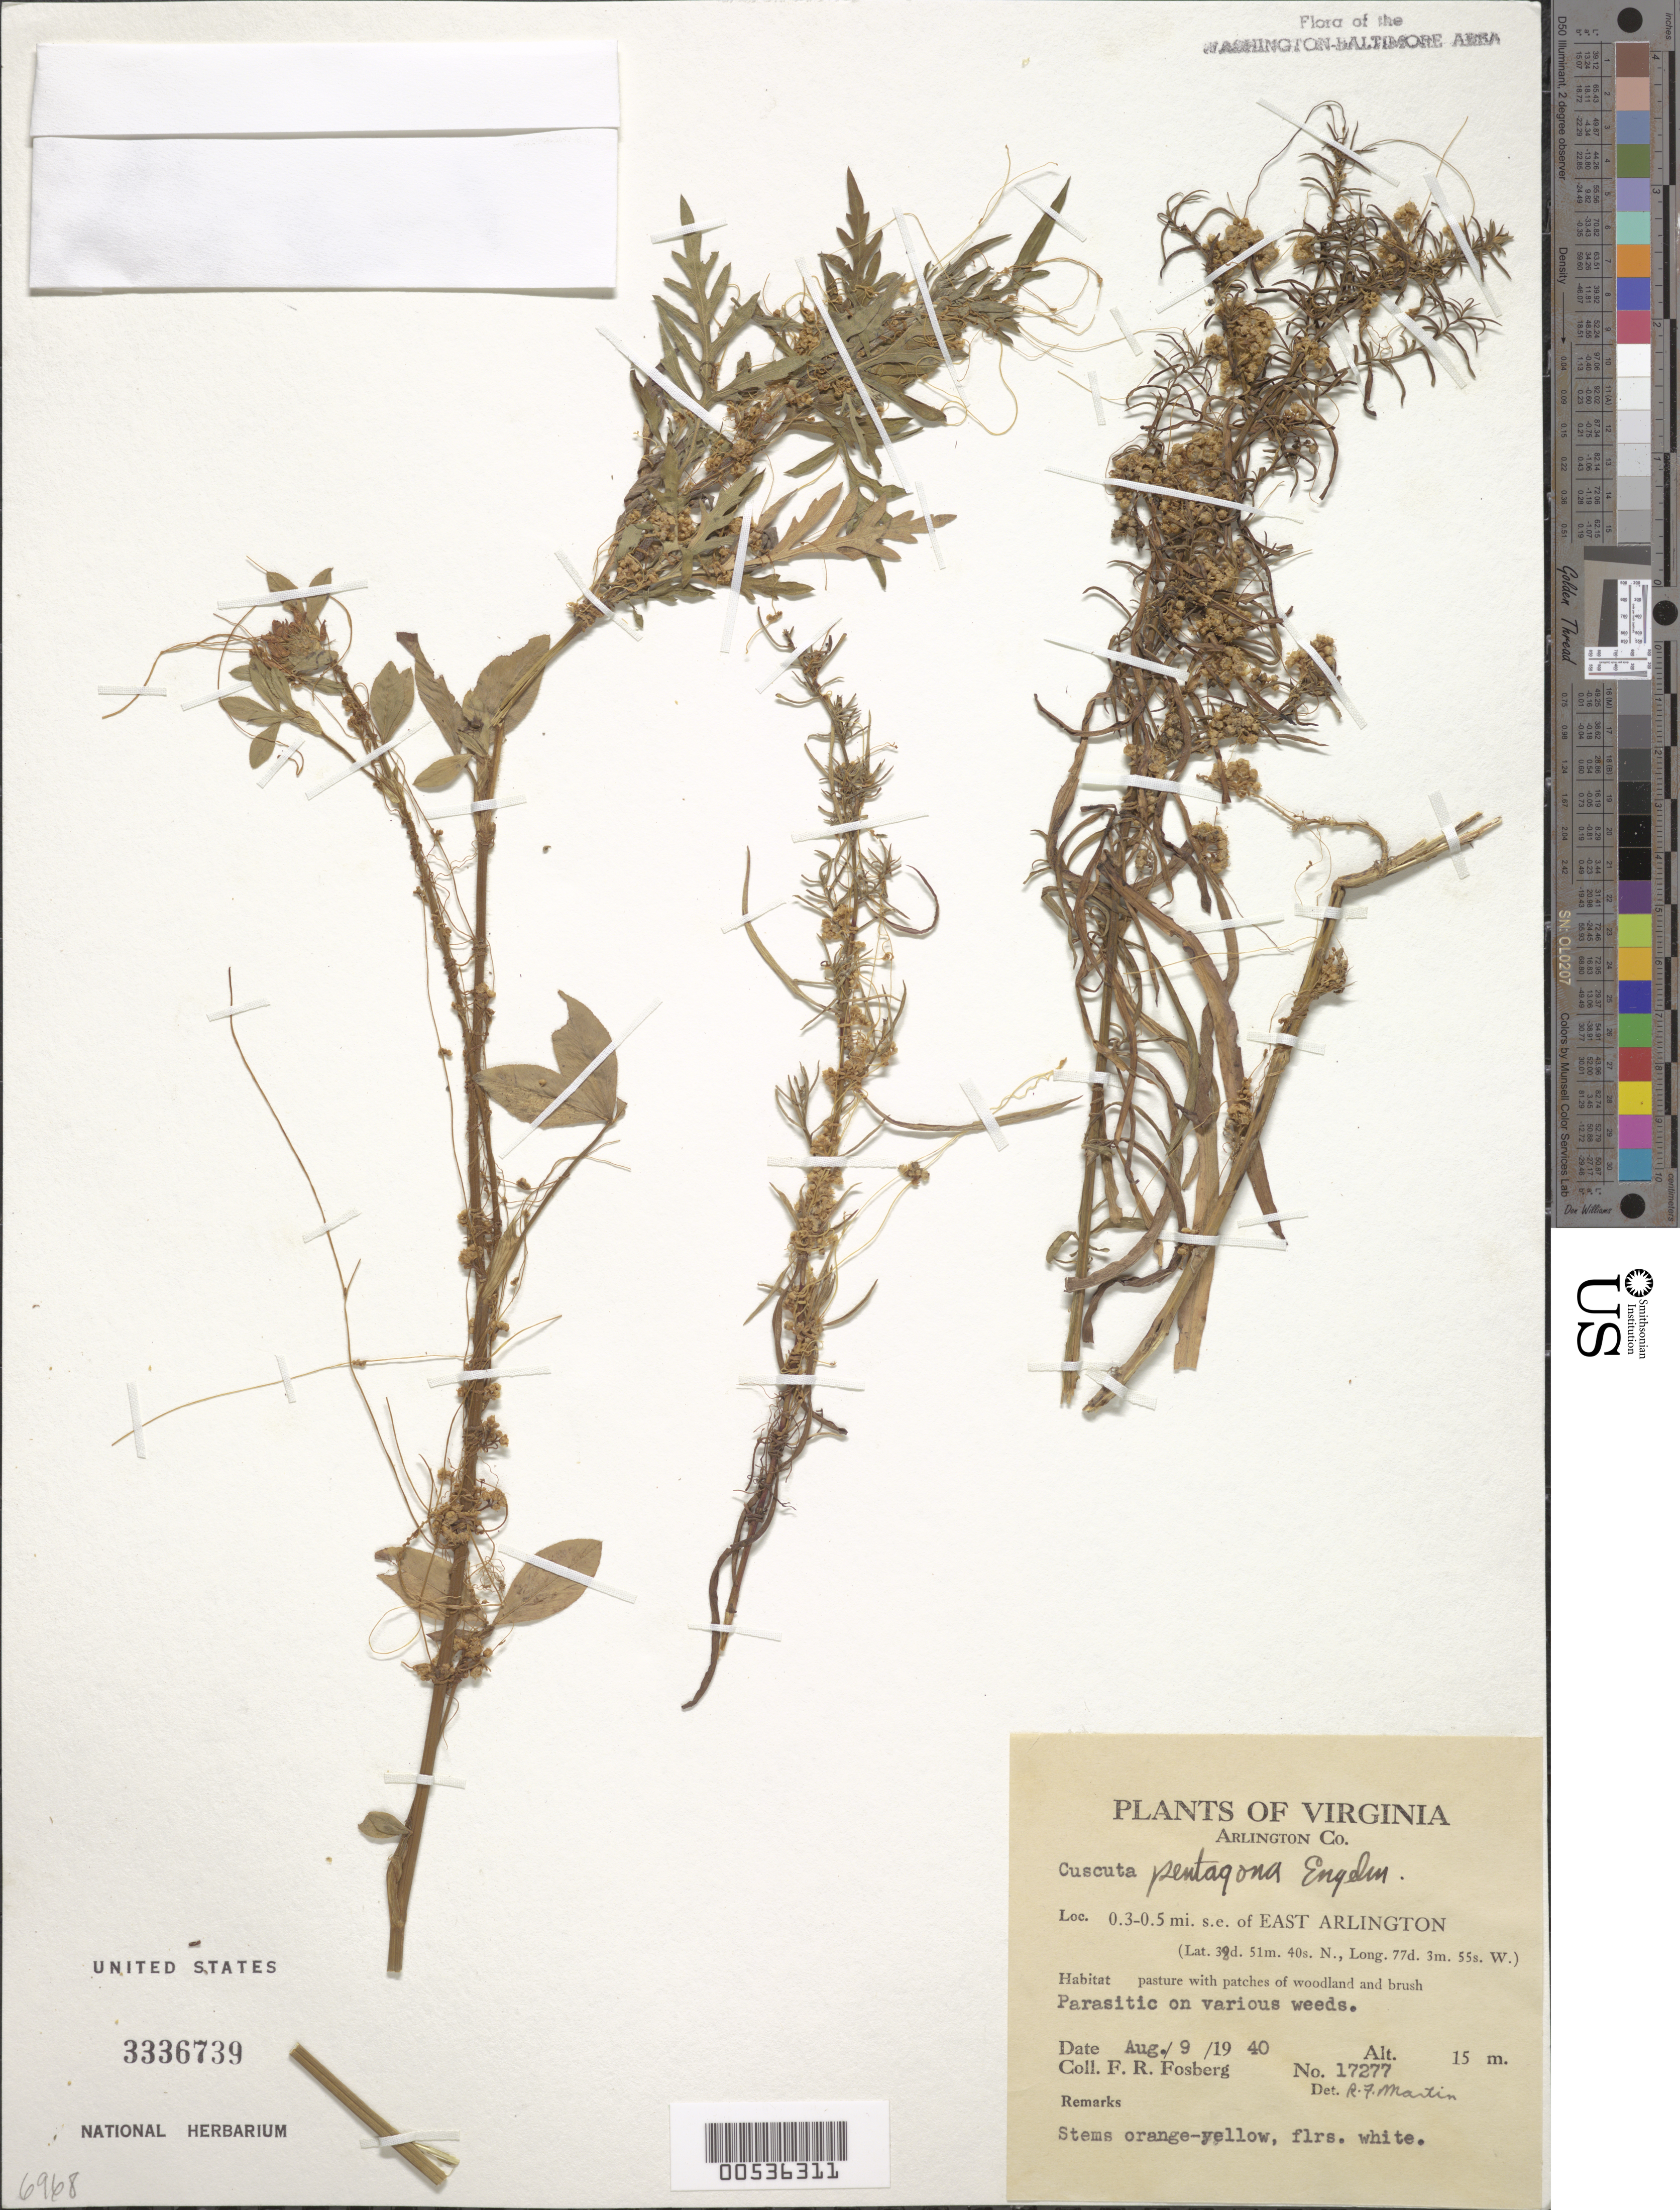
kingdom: Plantae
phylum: Tracheophyta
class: Magnoliopsida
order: Solanales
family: Convolvulaceae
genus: Cuscuta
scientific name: Cuscuta pentagona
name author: Engelm.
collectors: F. R. Fosberg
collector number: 17277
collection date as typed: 09 Aug 1940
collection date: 1940-08-09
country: United States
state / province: Virginia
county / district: Arlington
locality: SE of east Arlington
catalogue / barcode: US 336739